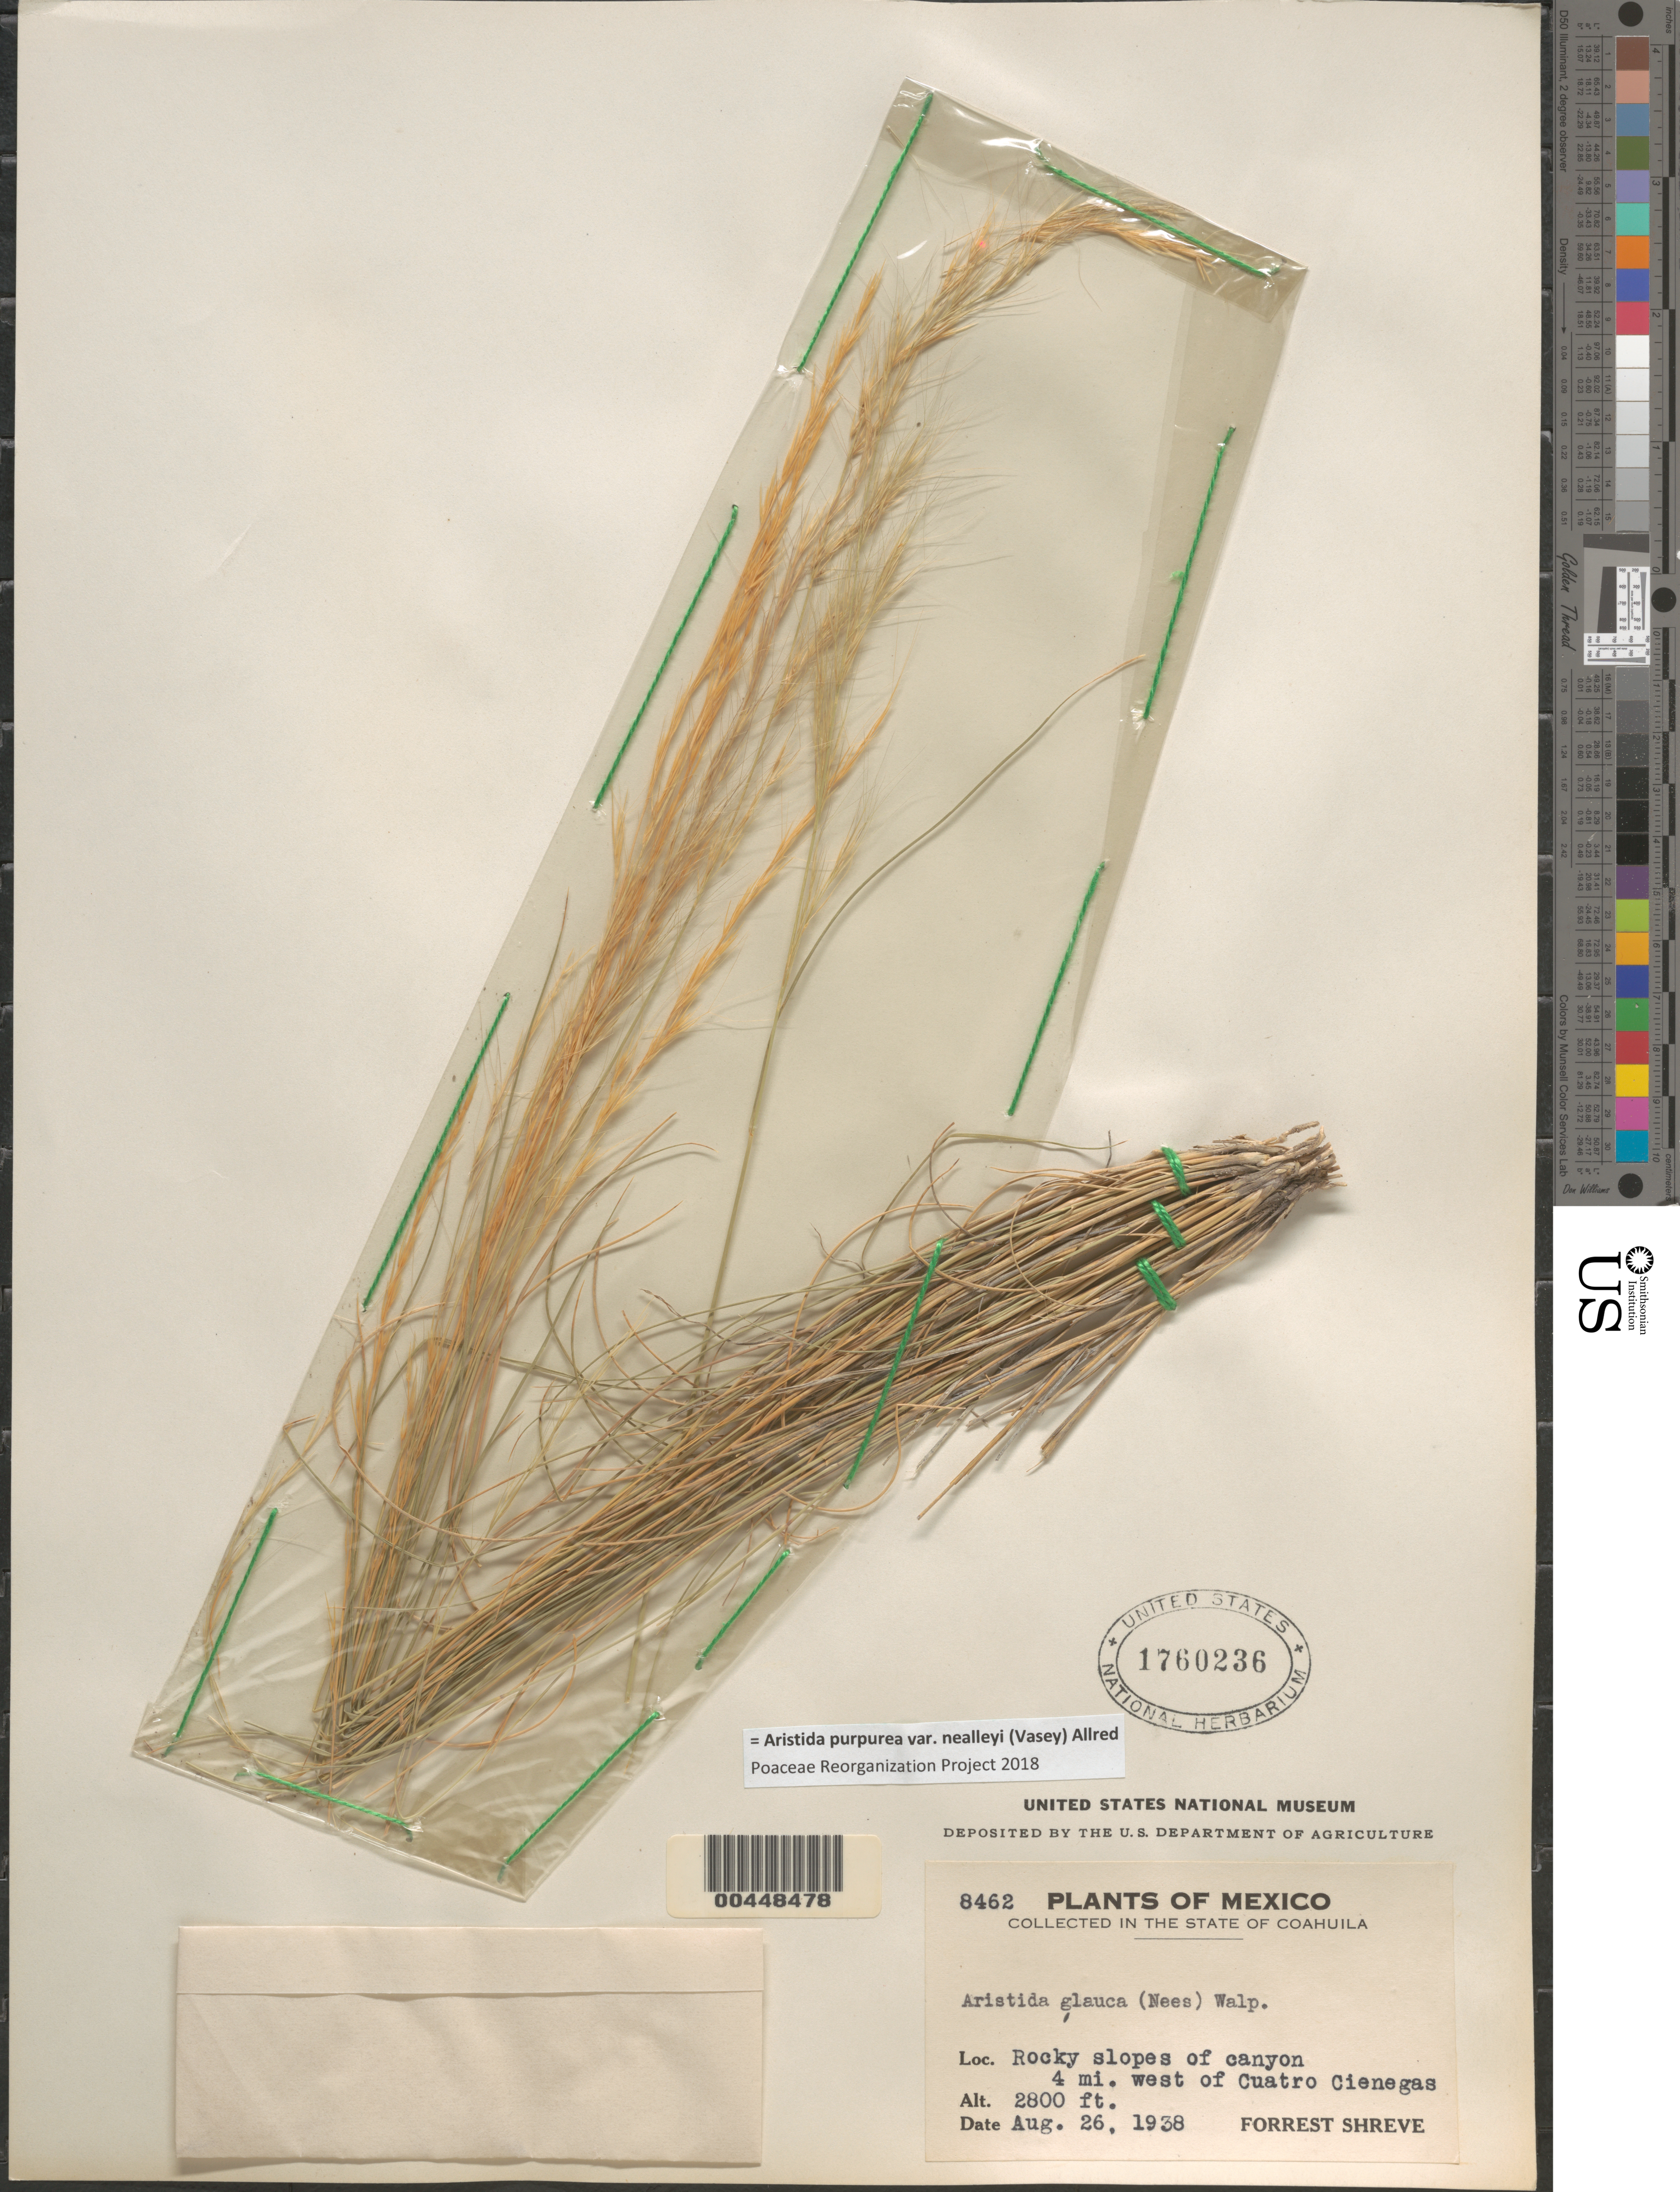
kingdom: Plantae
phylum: Tracheophyta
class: Liliopsida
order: Poales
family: Poaceae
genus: Aristida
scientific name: Aristida purpurea var. nealleyi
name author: (Vasey) Allred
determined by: Poaceae Reorganization Project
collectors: F. Shreve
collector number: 8462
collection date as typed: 26 Aug 1938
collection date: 1938-08-26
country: Mexico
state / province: Coahuila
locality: Rocky slopes of canyon 4 mi W of Cuatro Ciénegas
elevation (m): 853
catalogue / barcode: US 1760236